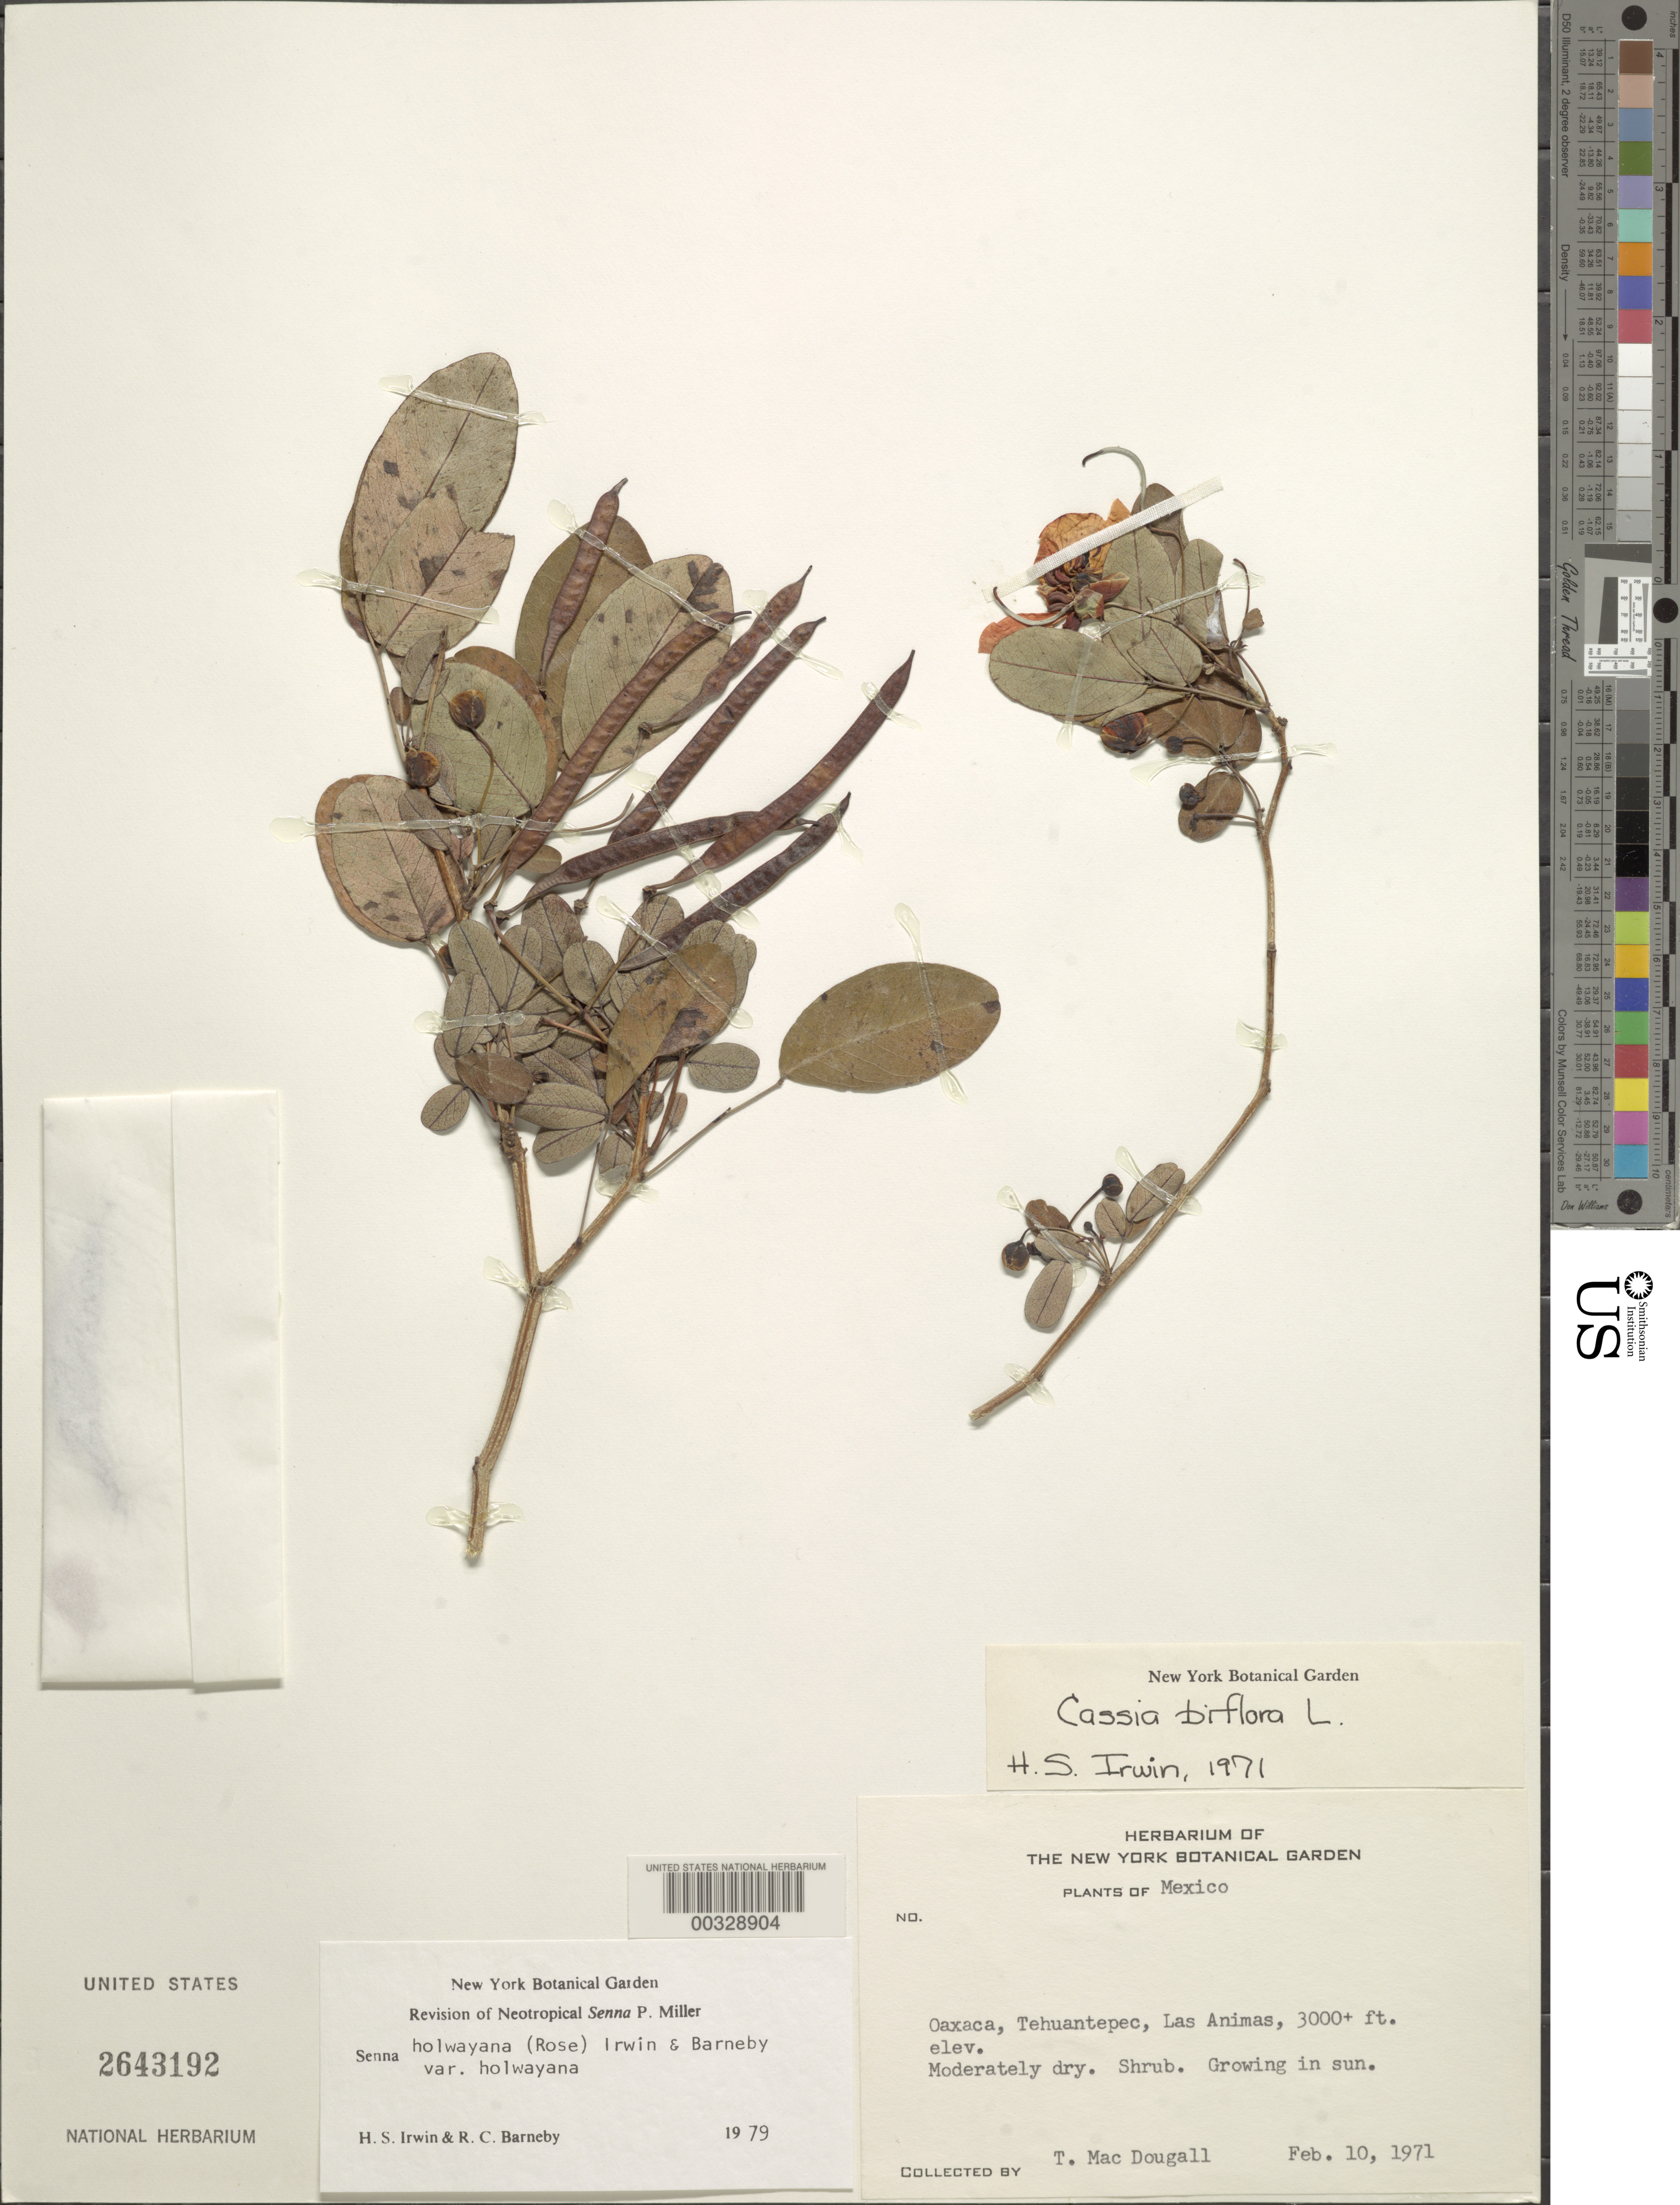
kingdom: Plantae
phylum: Tracheophyta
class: Magnoliopsida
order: Fabales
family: Fabaceae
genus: Senna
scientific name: Senna holwayana var. holwayana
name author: (Rose) H.S. Irwin & Barneby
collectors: T. Macdougall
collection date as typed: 10 Feb 1971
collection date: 1971-02-10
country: Mexico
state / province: Oaxaca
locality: Tehuantepec, las animas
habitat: Moderately dry; growing in sun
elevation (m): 914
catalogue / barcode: US 2643192